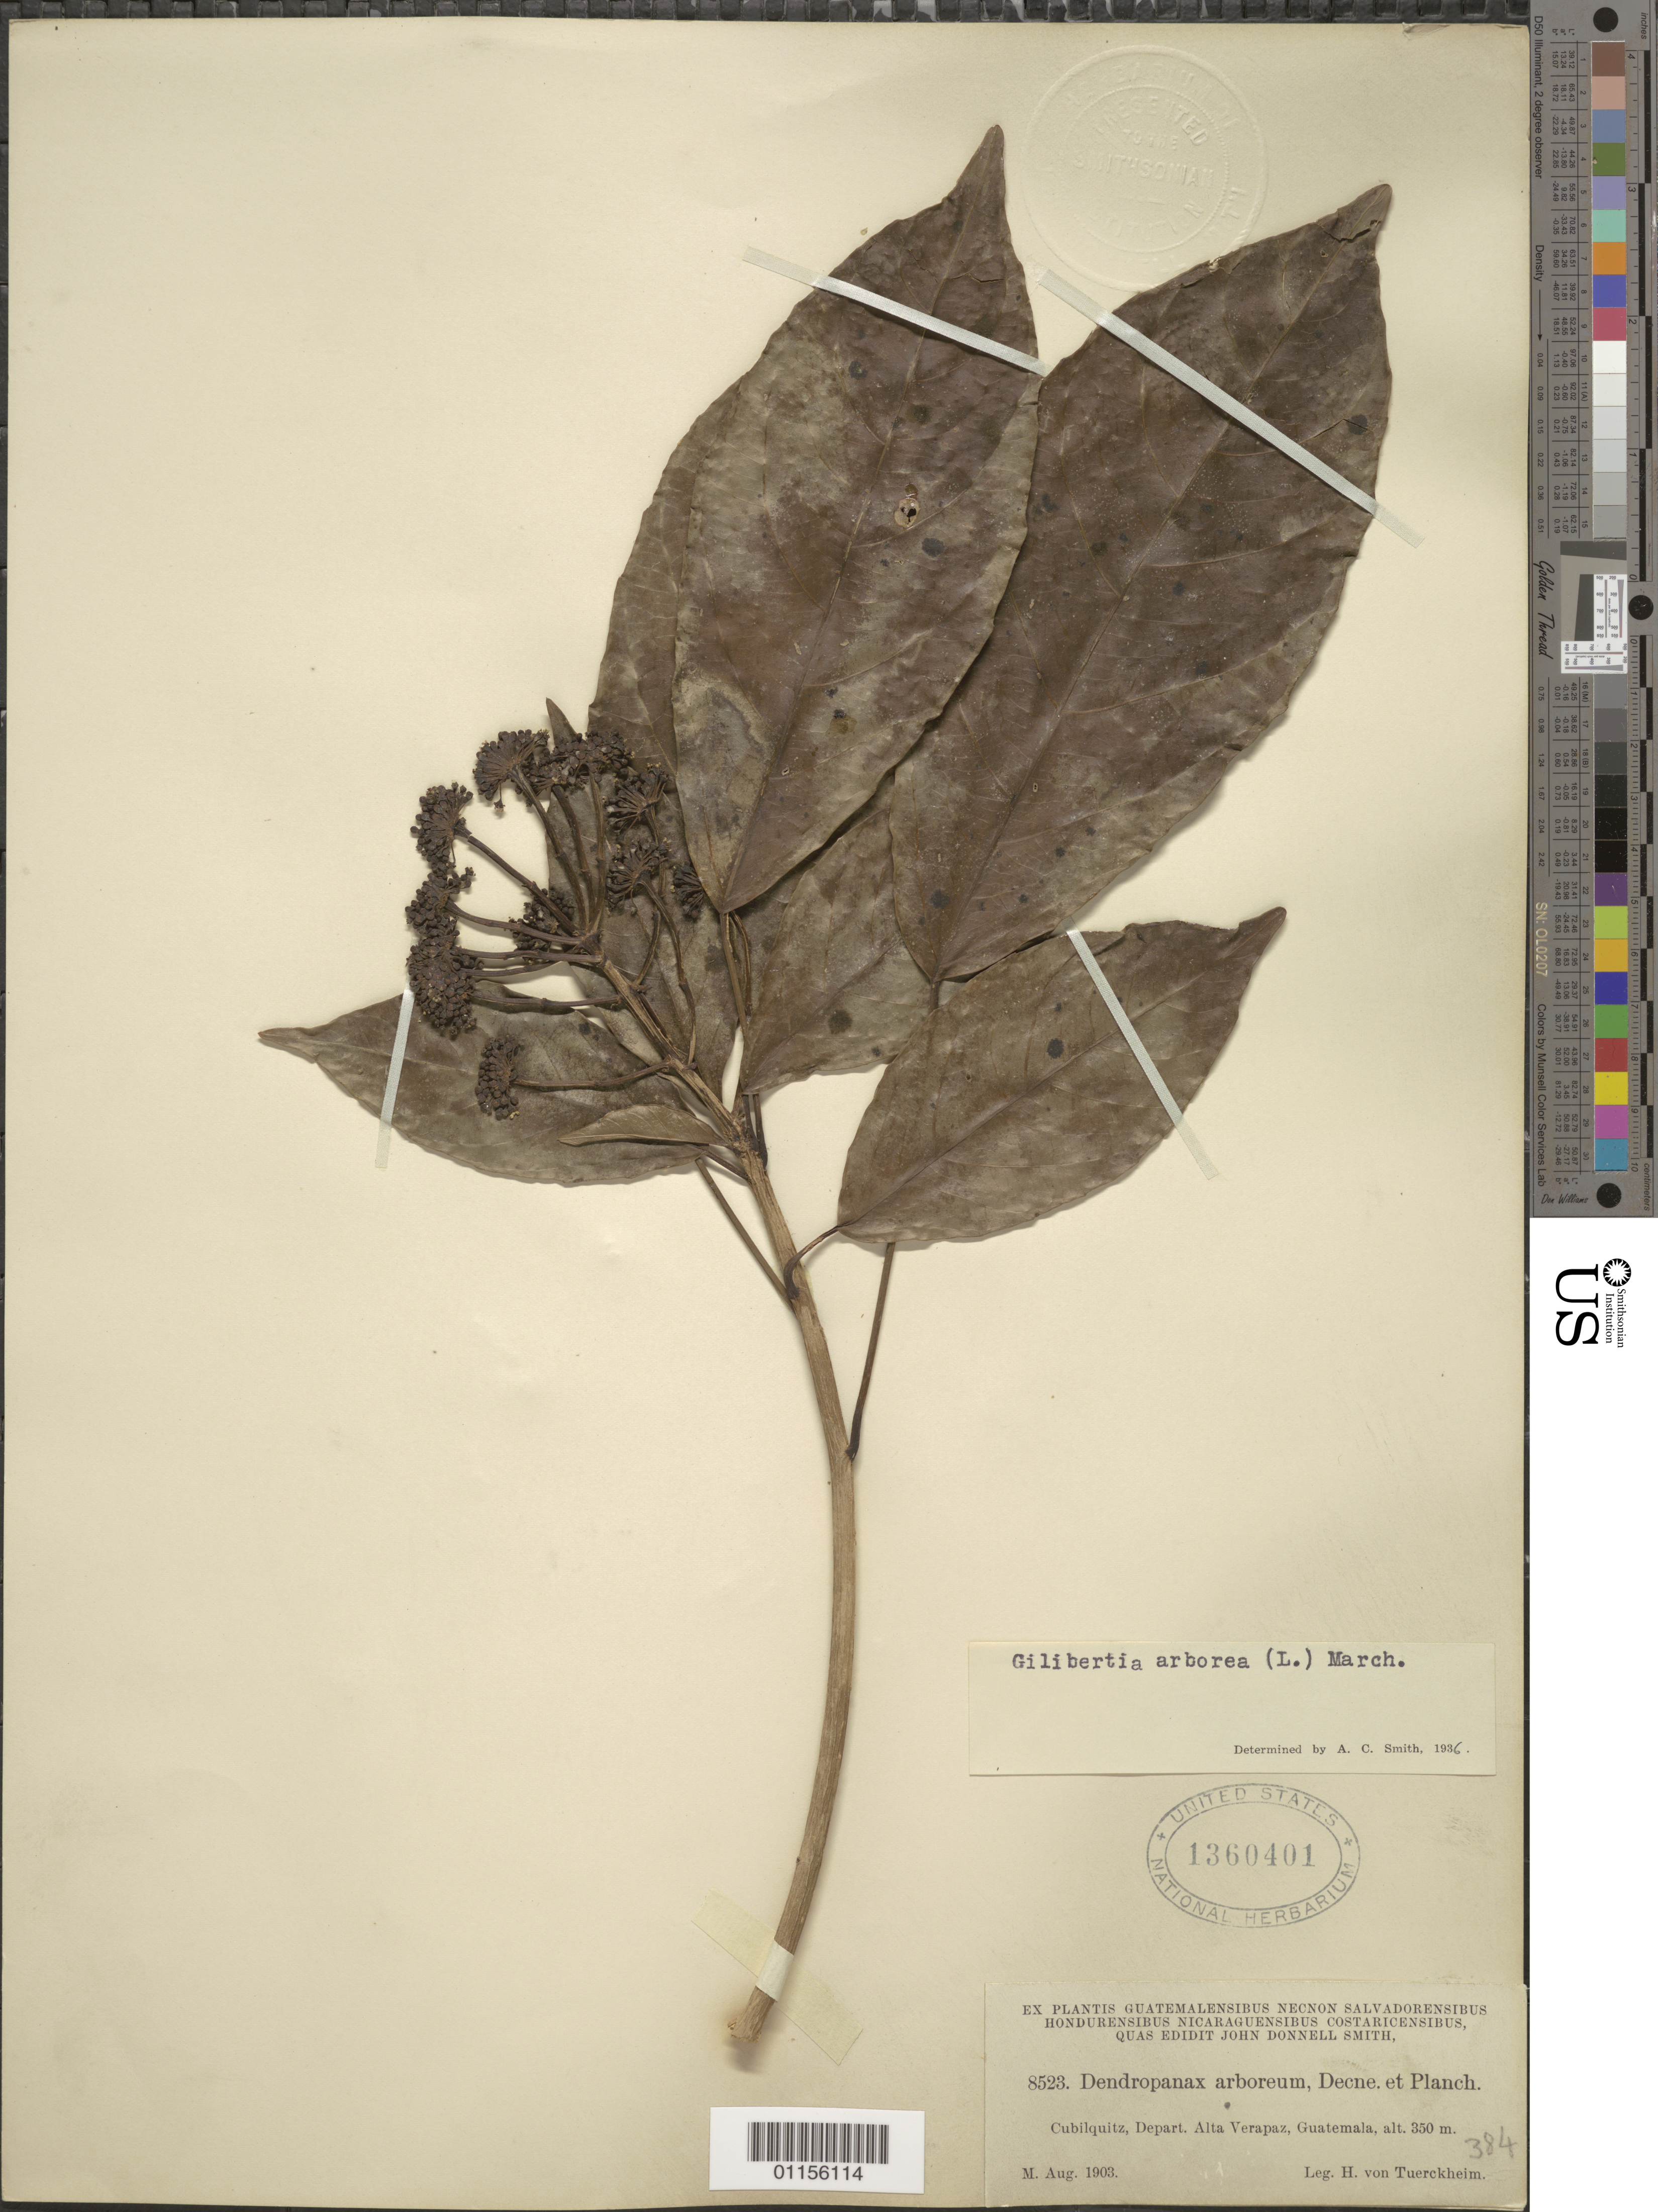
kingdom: Plantae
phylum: Tracheophyta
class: Magnoliopsida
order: Apiales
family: Araliaceae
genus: Dendropanax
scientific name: Dendropanax arboreus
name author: (L.) Decne. & Planch.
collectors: H. von Türckheim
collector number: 8523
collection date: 1903-08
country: Guatemala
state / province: Alta Verapaz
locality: Cubilquitz.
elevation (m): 350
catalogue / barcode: US 1360401